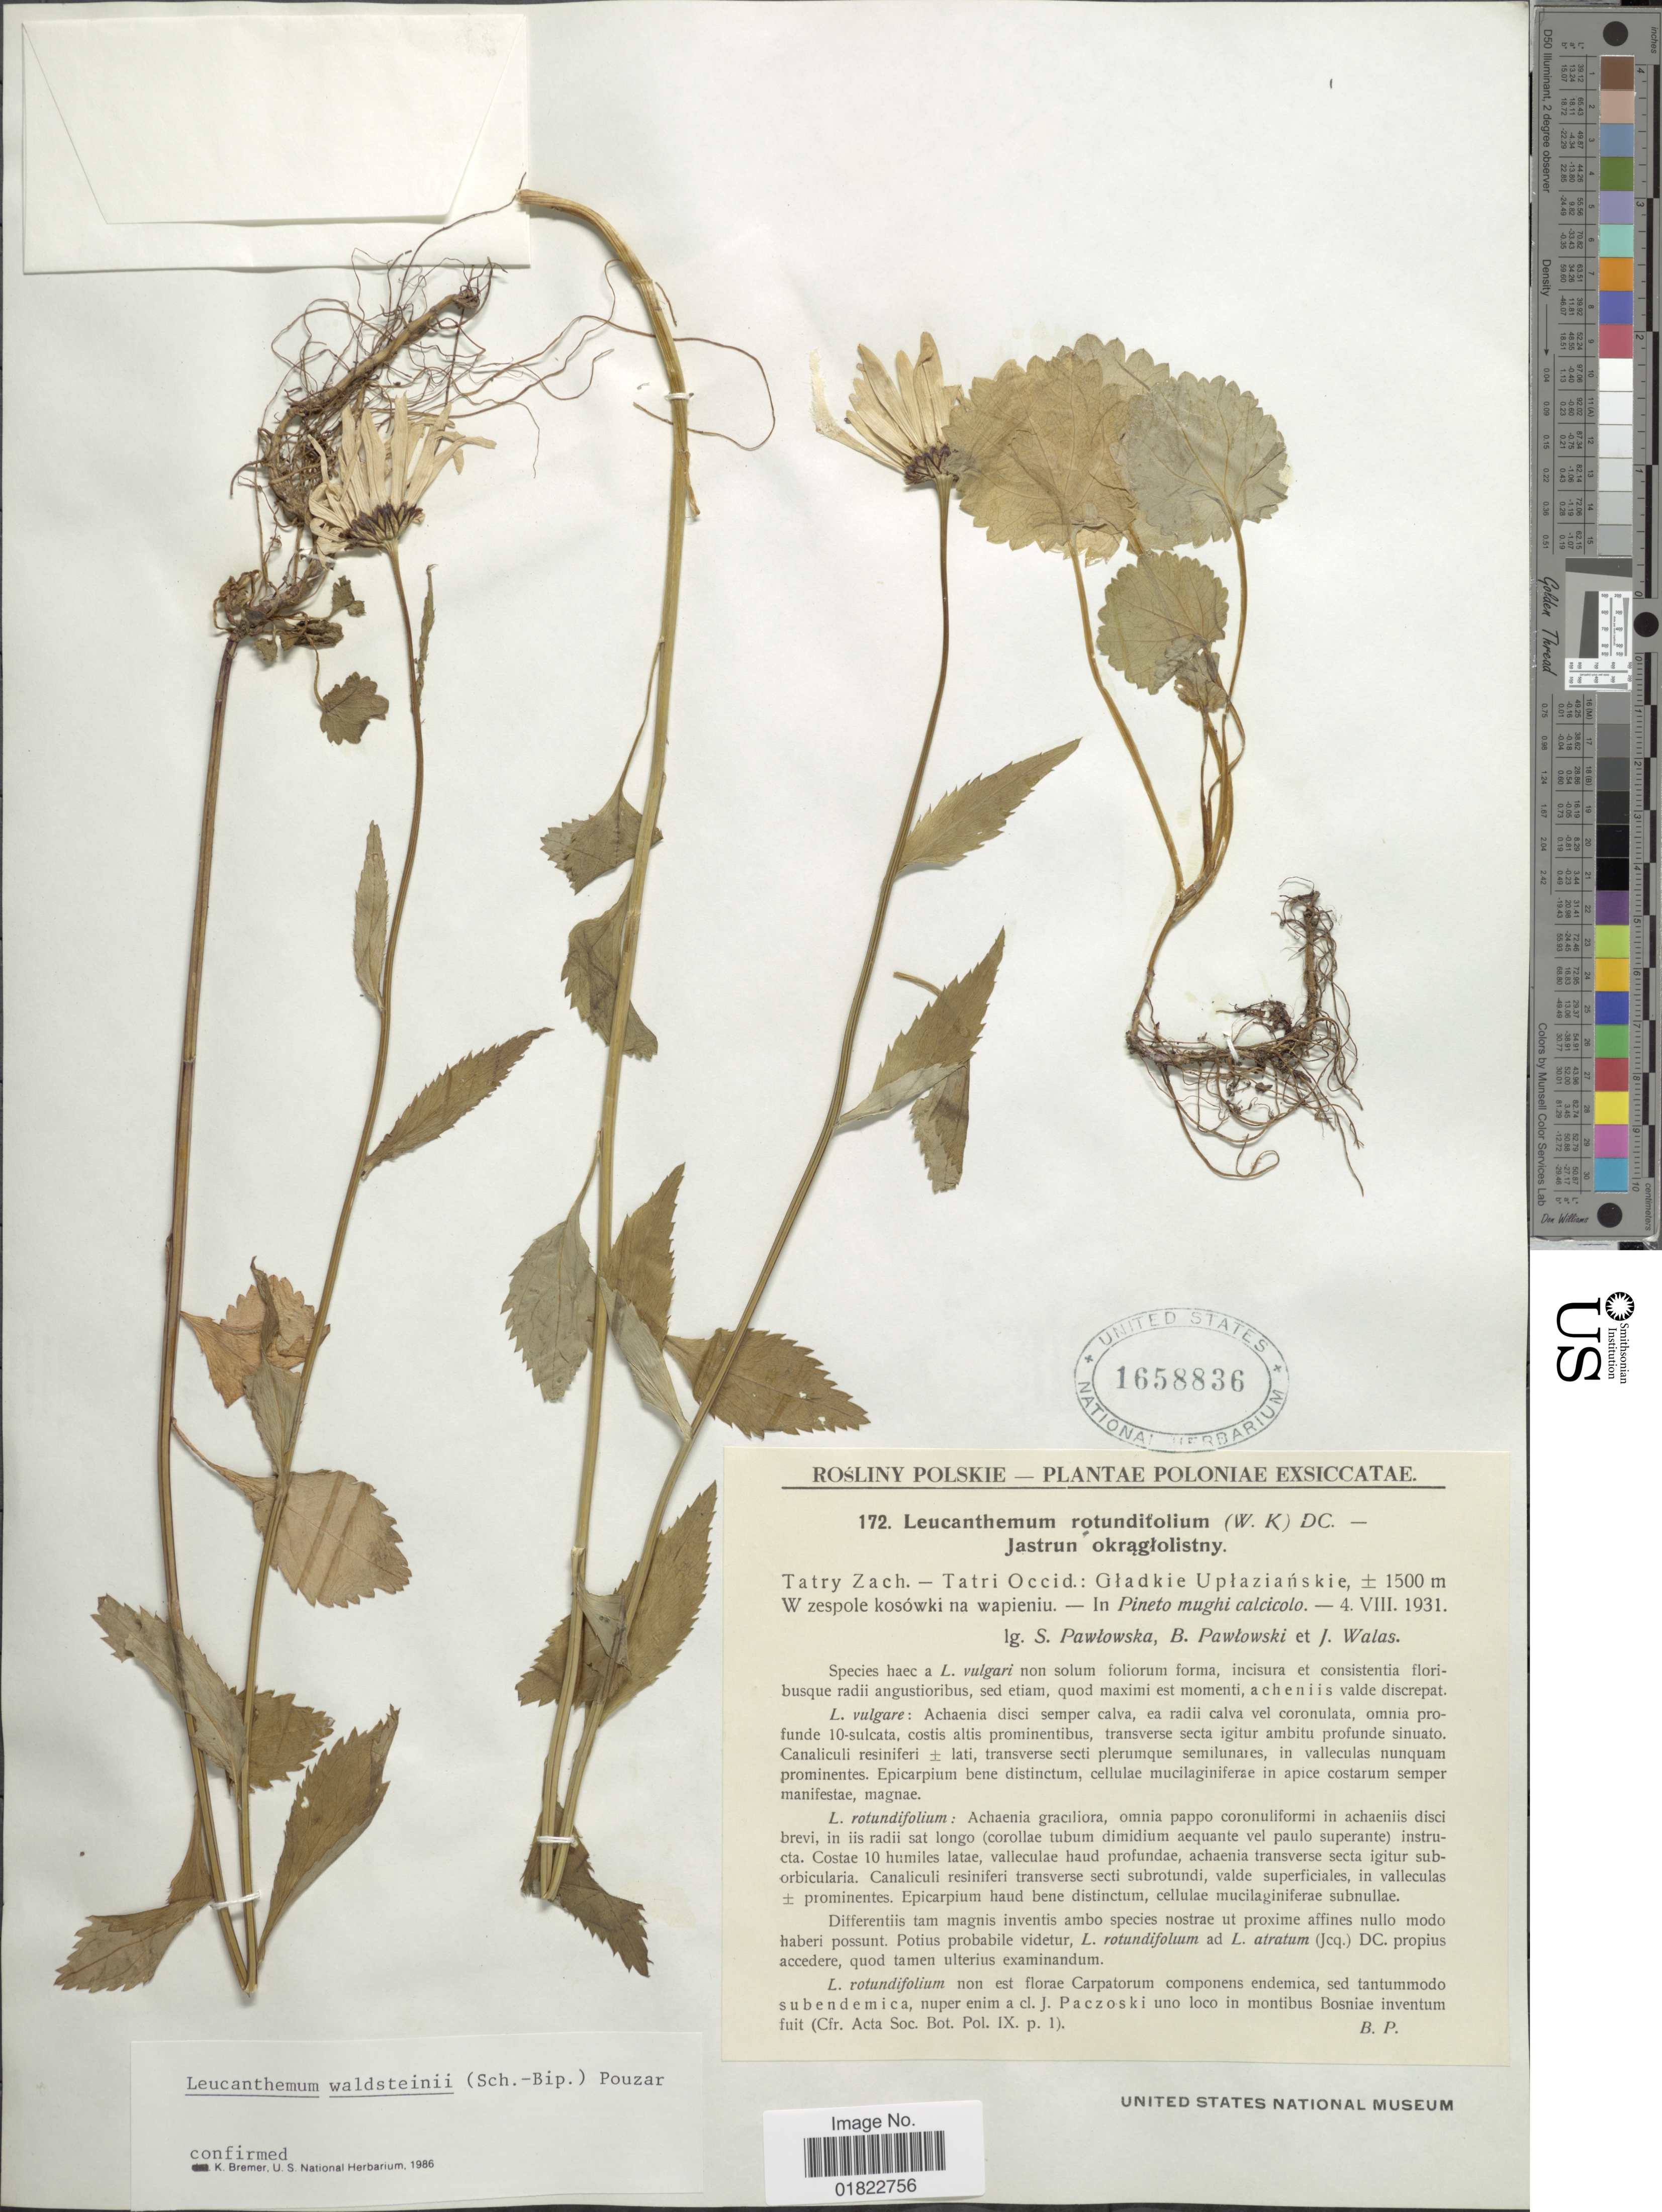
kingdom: Plantae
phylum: Tracheophyta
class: Magnoliopsida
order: Asterales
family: Asteraceae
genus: Leucanthemum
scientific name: Leucanthemum waldsteinii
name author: (Sch. Bip.) Pouzar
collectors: S. Pawlowska, B. Pawlowski & J. Walas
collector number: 172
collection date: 1931-08-04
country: Poland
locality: Tatry Zach - Tatri Occid: Gladkie Uplazianskie. W zespole kosowki na wapieniu. - Pineto mughi calcicolo.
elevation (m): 1500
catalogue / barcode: US 1658836